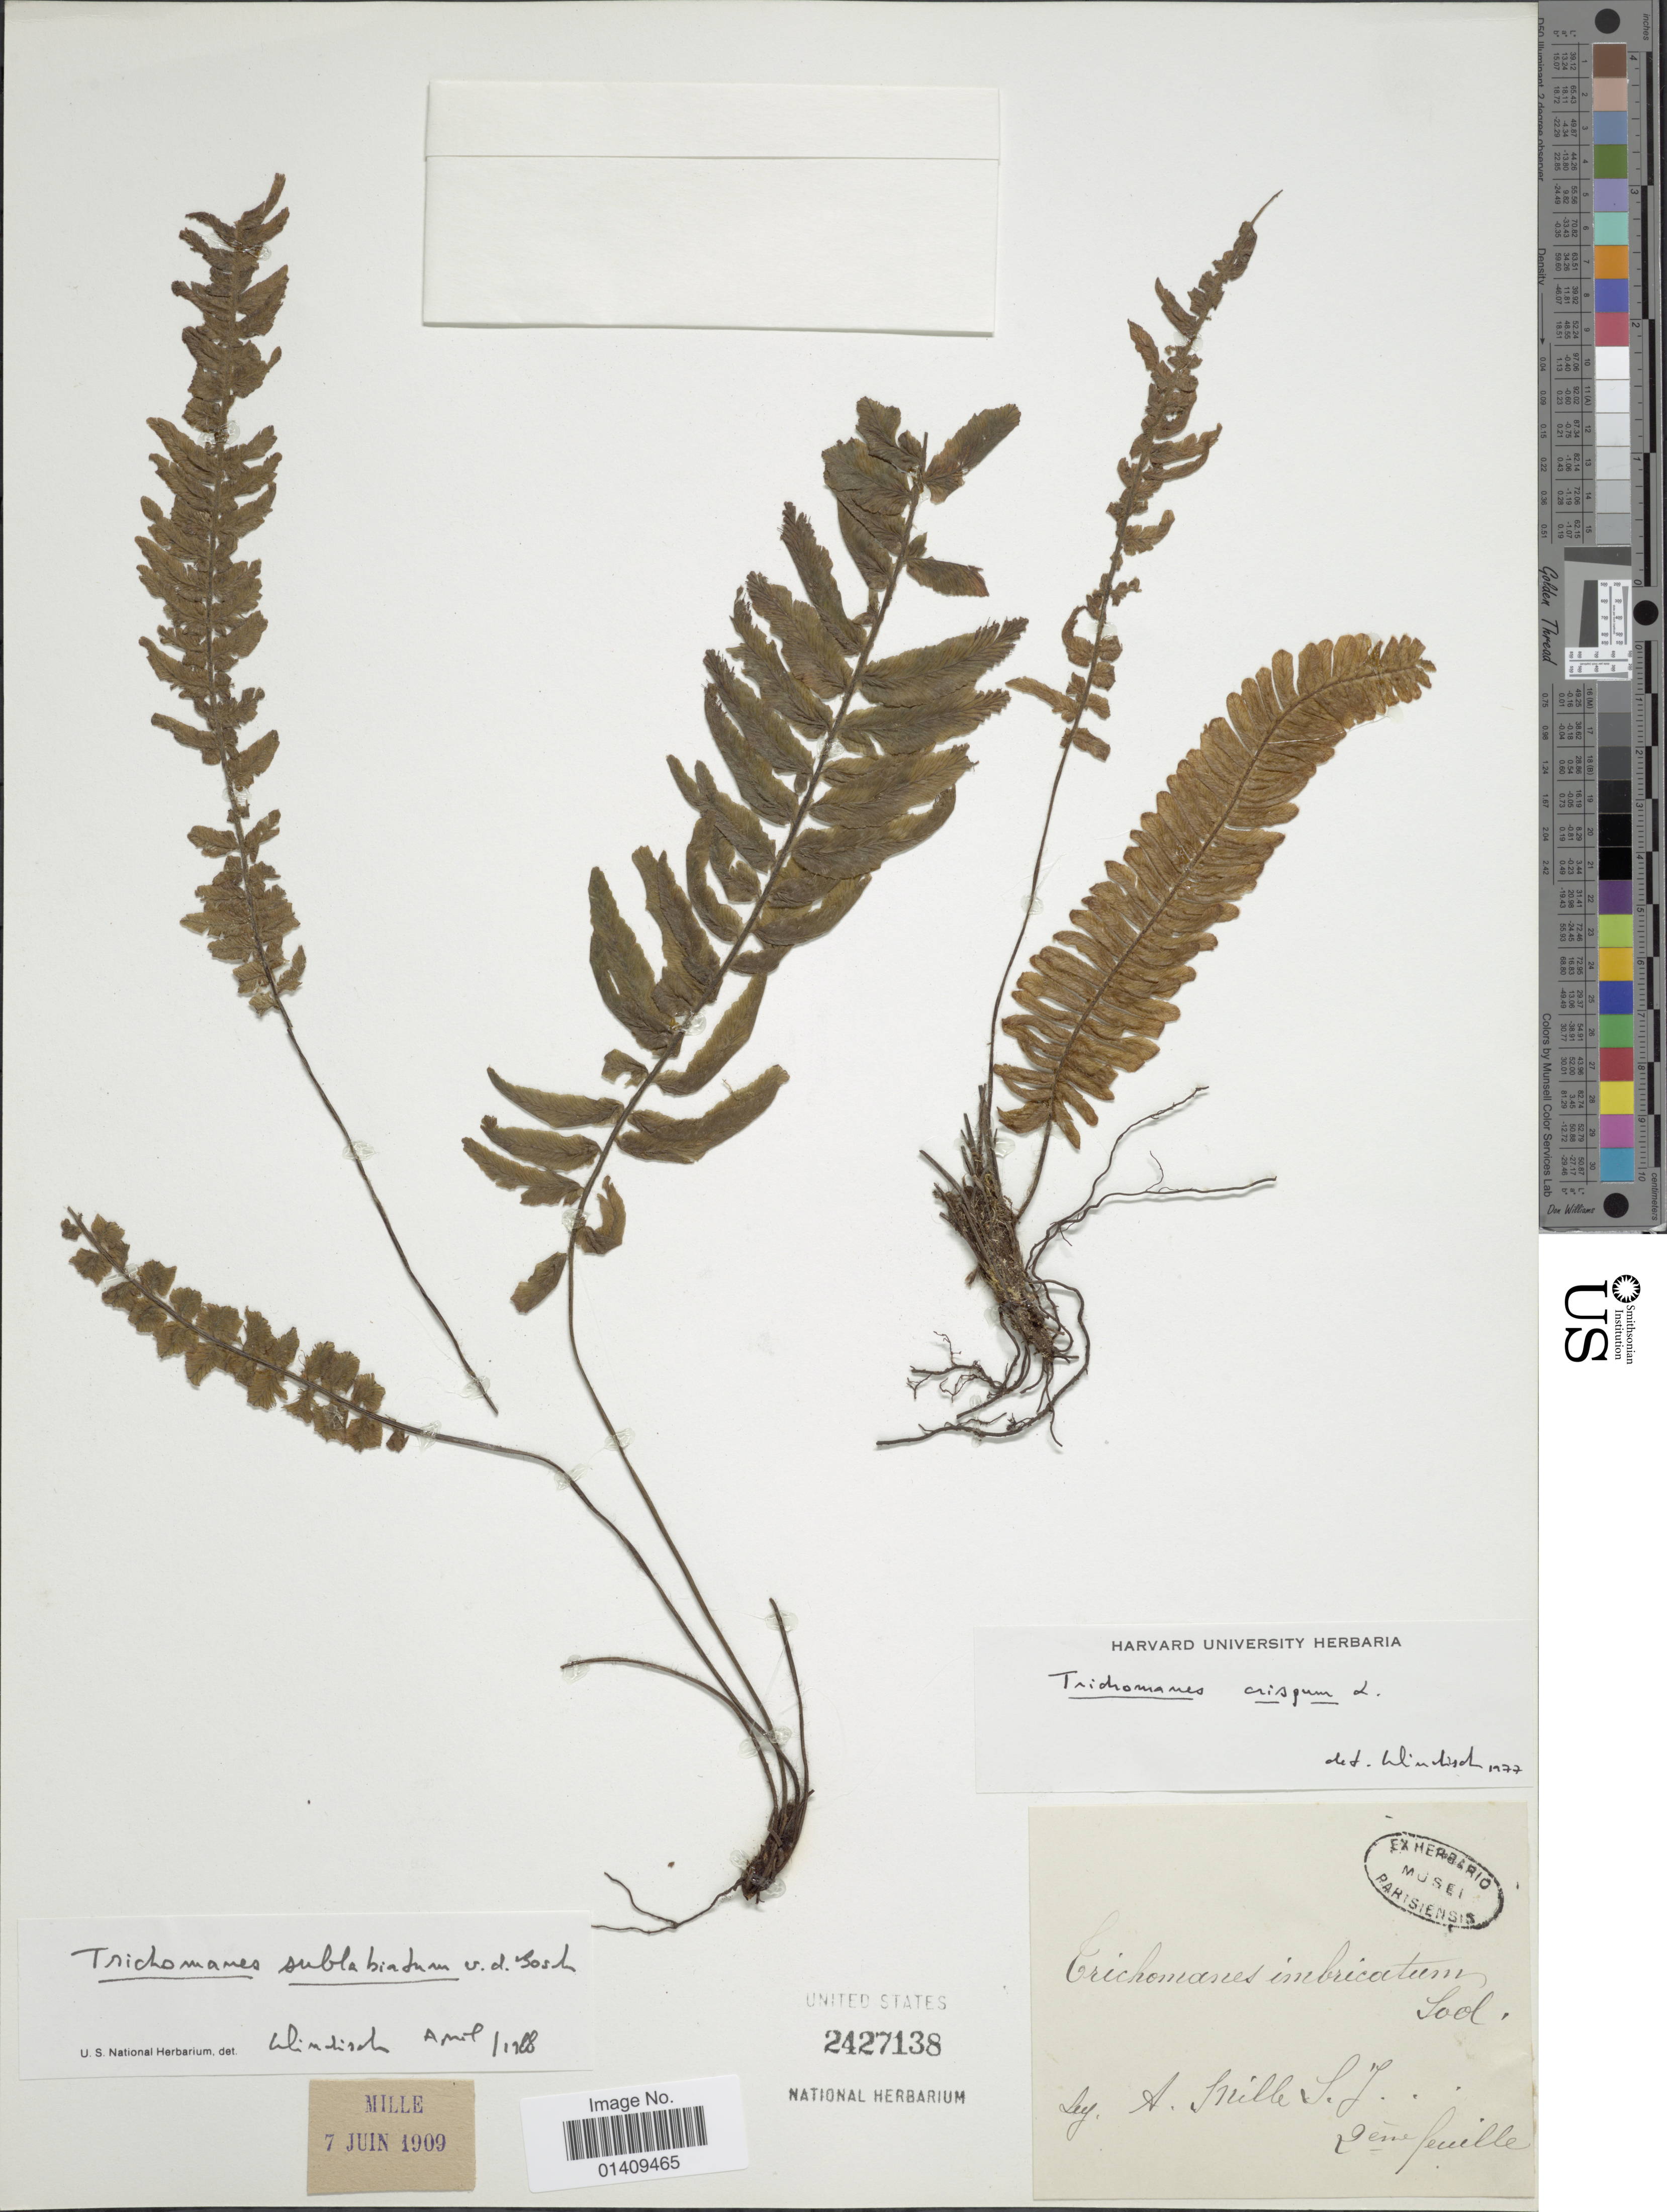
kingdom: Plantae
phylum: Tracheophyta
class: Polypodiopsida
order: Hymenophyllales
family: Hymenophyllaceae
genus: Trichomanes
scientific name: Trichomanes sublabiatum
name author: Bosch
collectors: A. Mille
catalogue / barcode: US 2427138